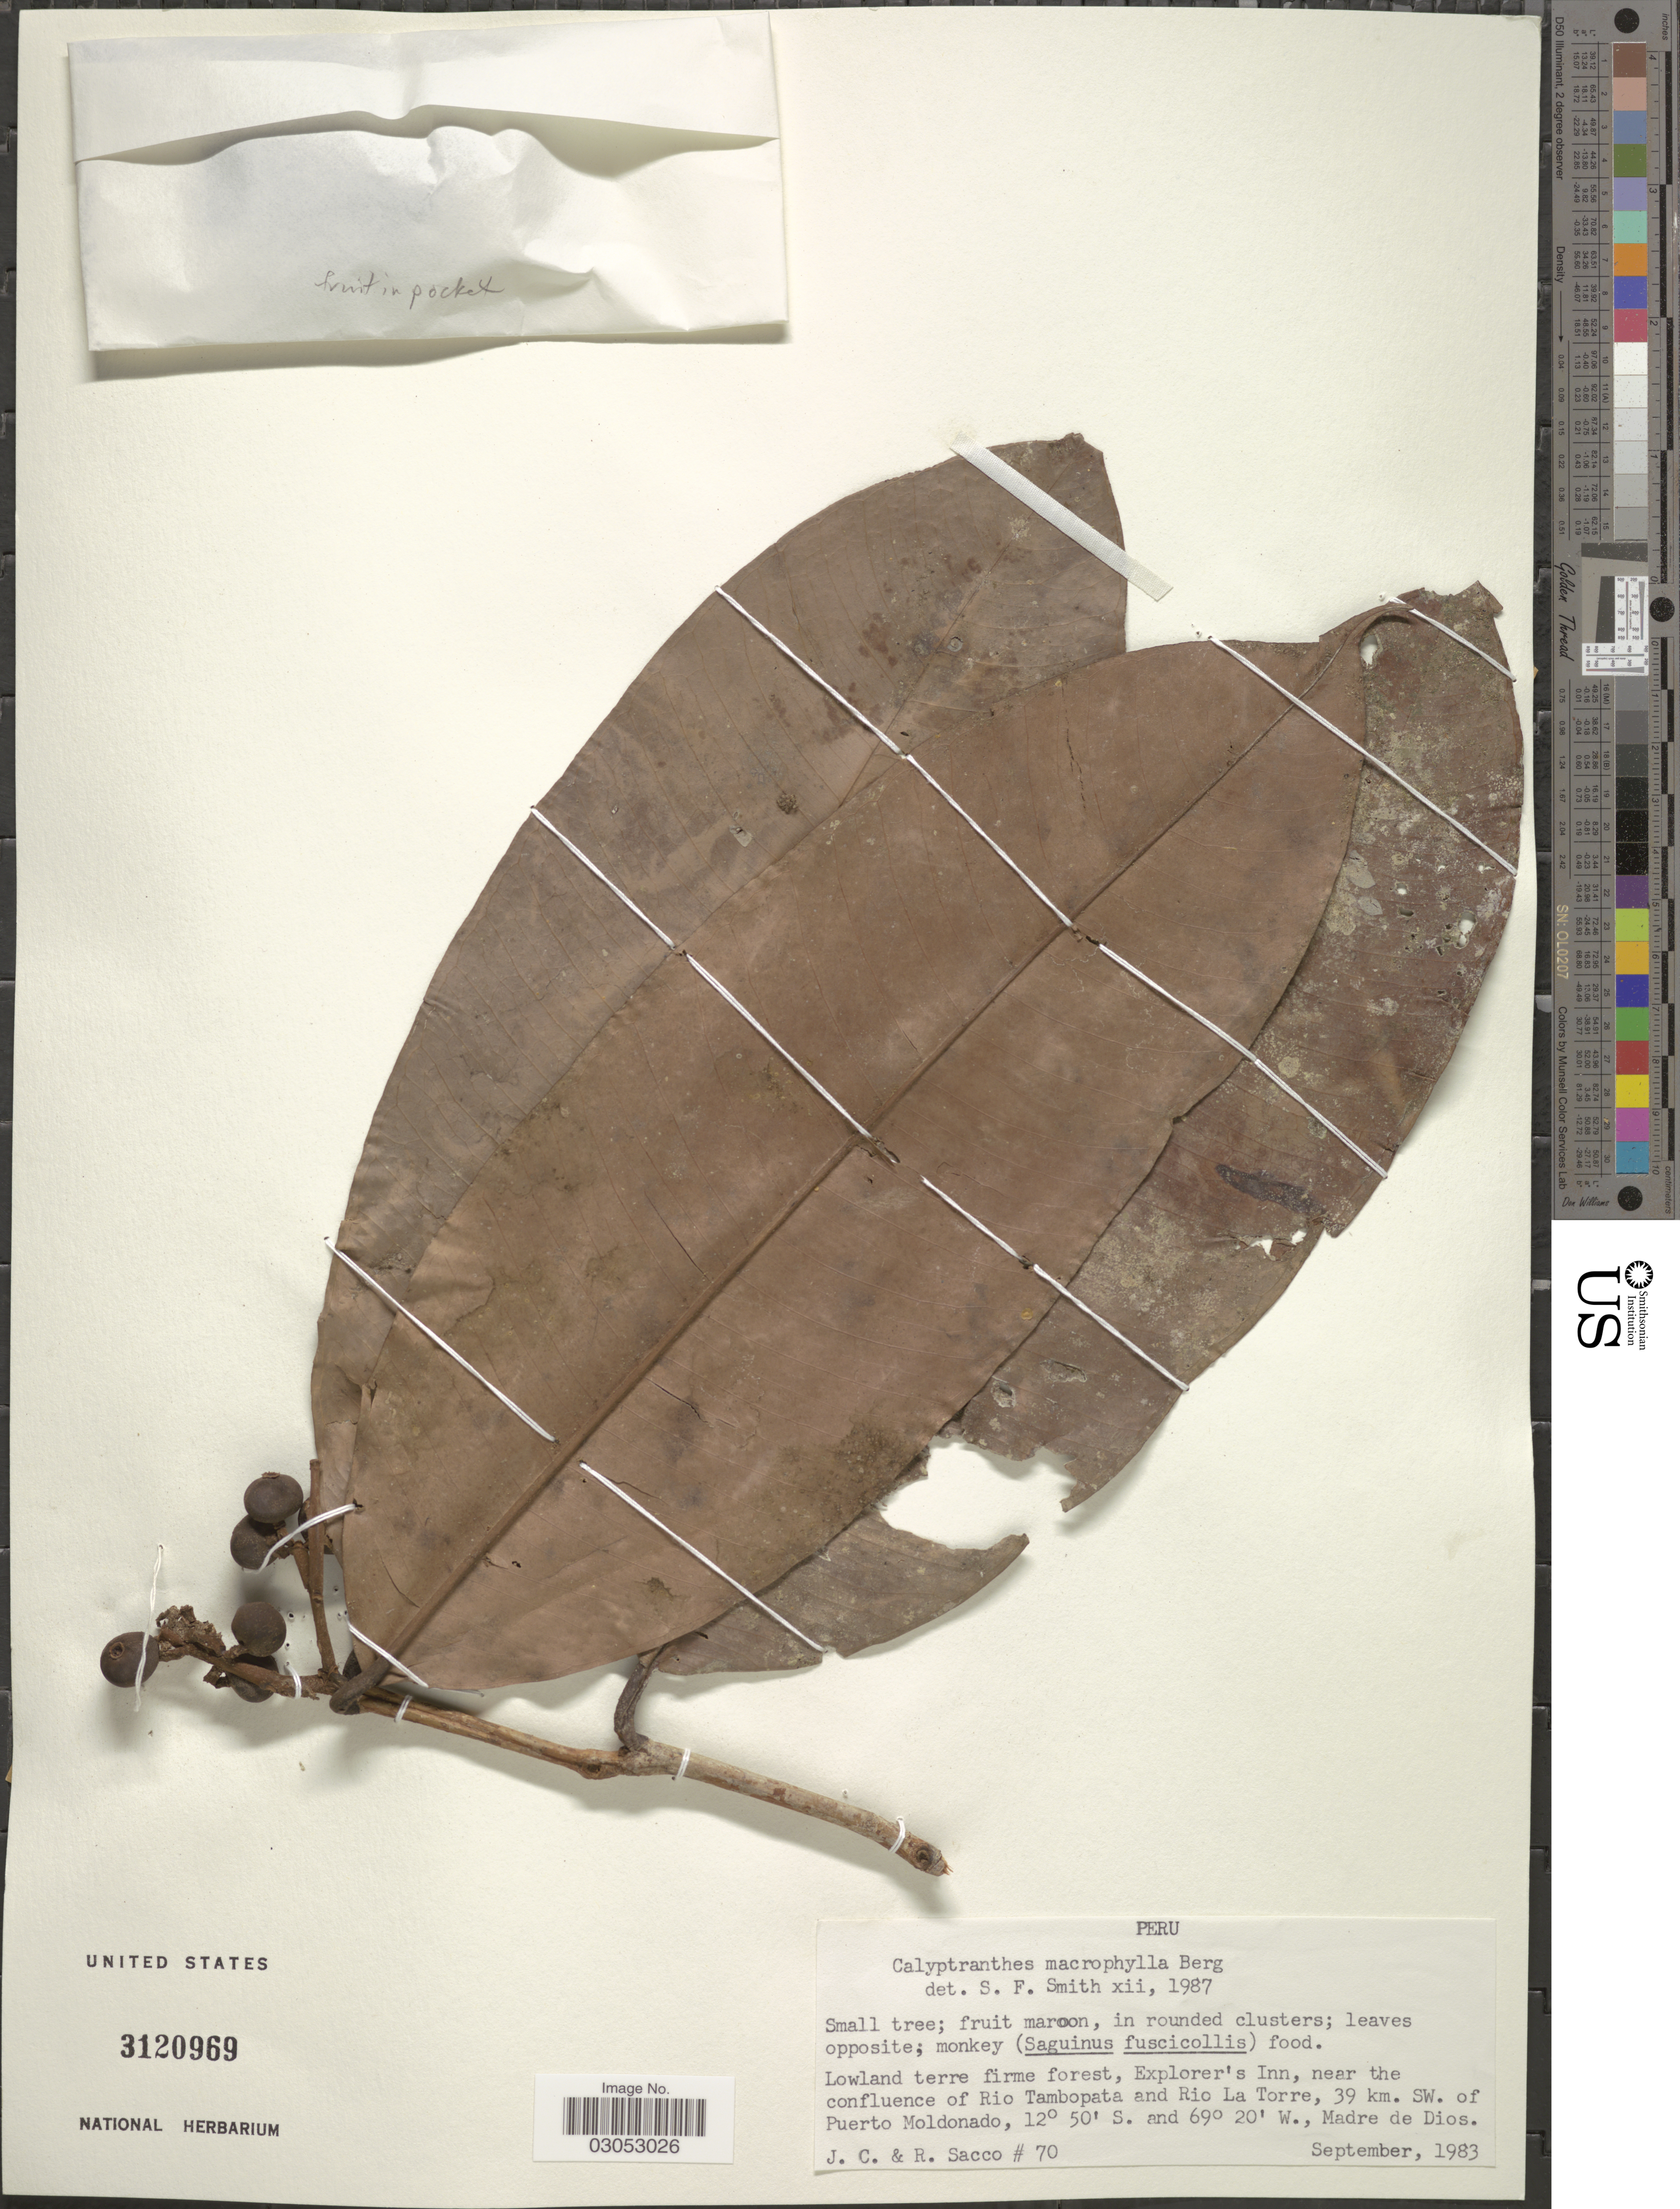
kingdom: Plantae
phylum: Tracheophyta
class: Magnoliopsida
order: Myrtales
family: Myrtaceae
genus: Myrcia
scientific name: Myrcia neospeciosa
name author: A.R. Lourenço & E. Lucas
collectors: J. C. Sacco & R. Sacco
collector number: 70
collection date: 1983-09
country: Peru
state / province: Madre de Dios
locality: Lowland terre firme forest, Explorer's Inn, near the confluence of Rio Tambopata and Rio La Torre, 39 km. SW. of Puerto Moldonado.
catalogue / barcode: US 3120969